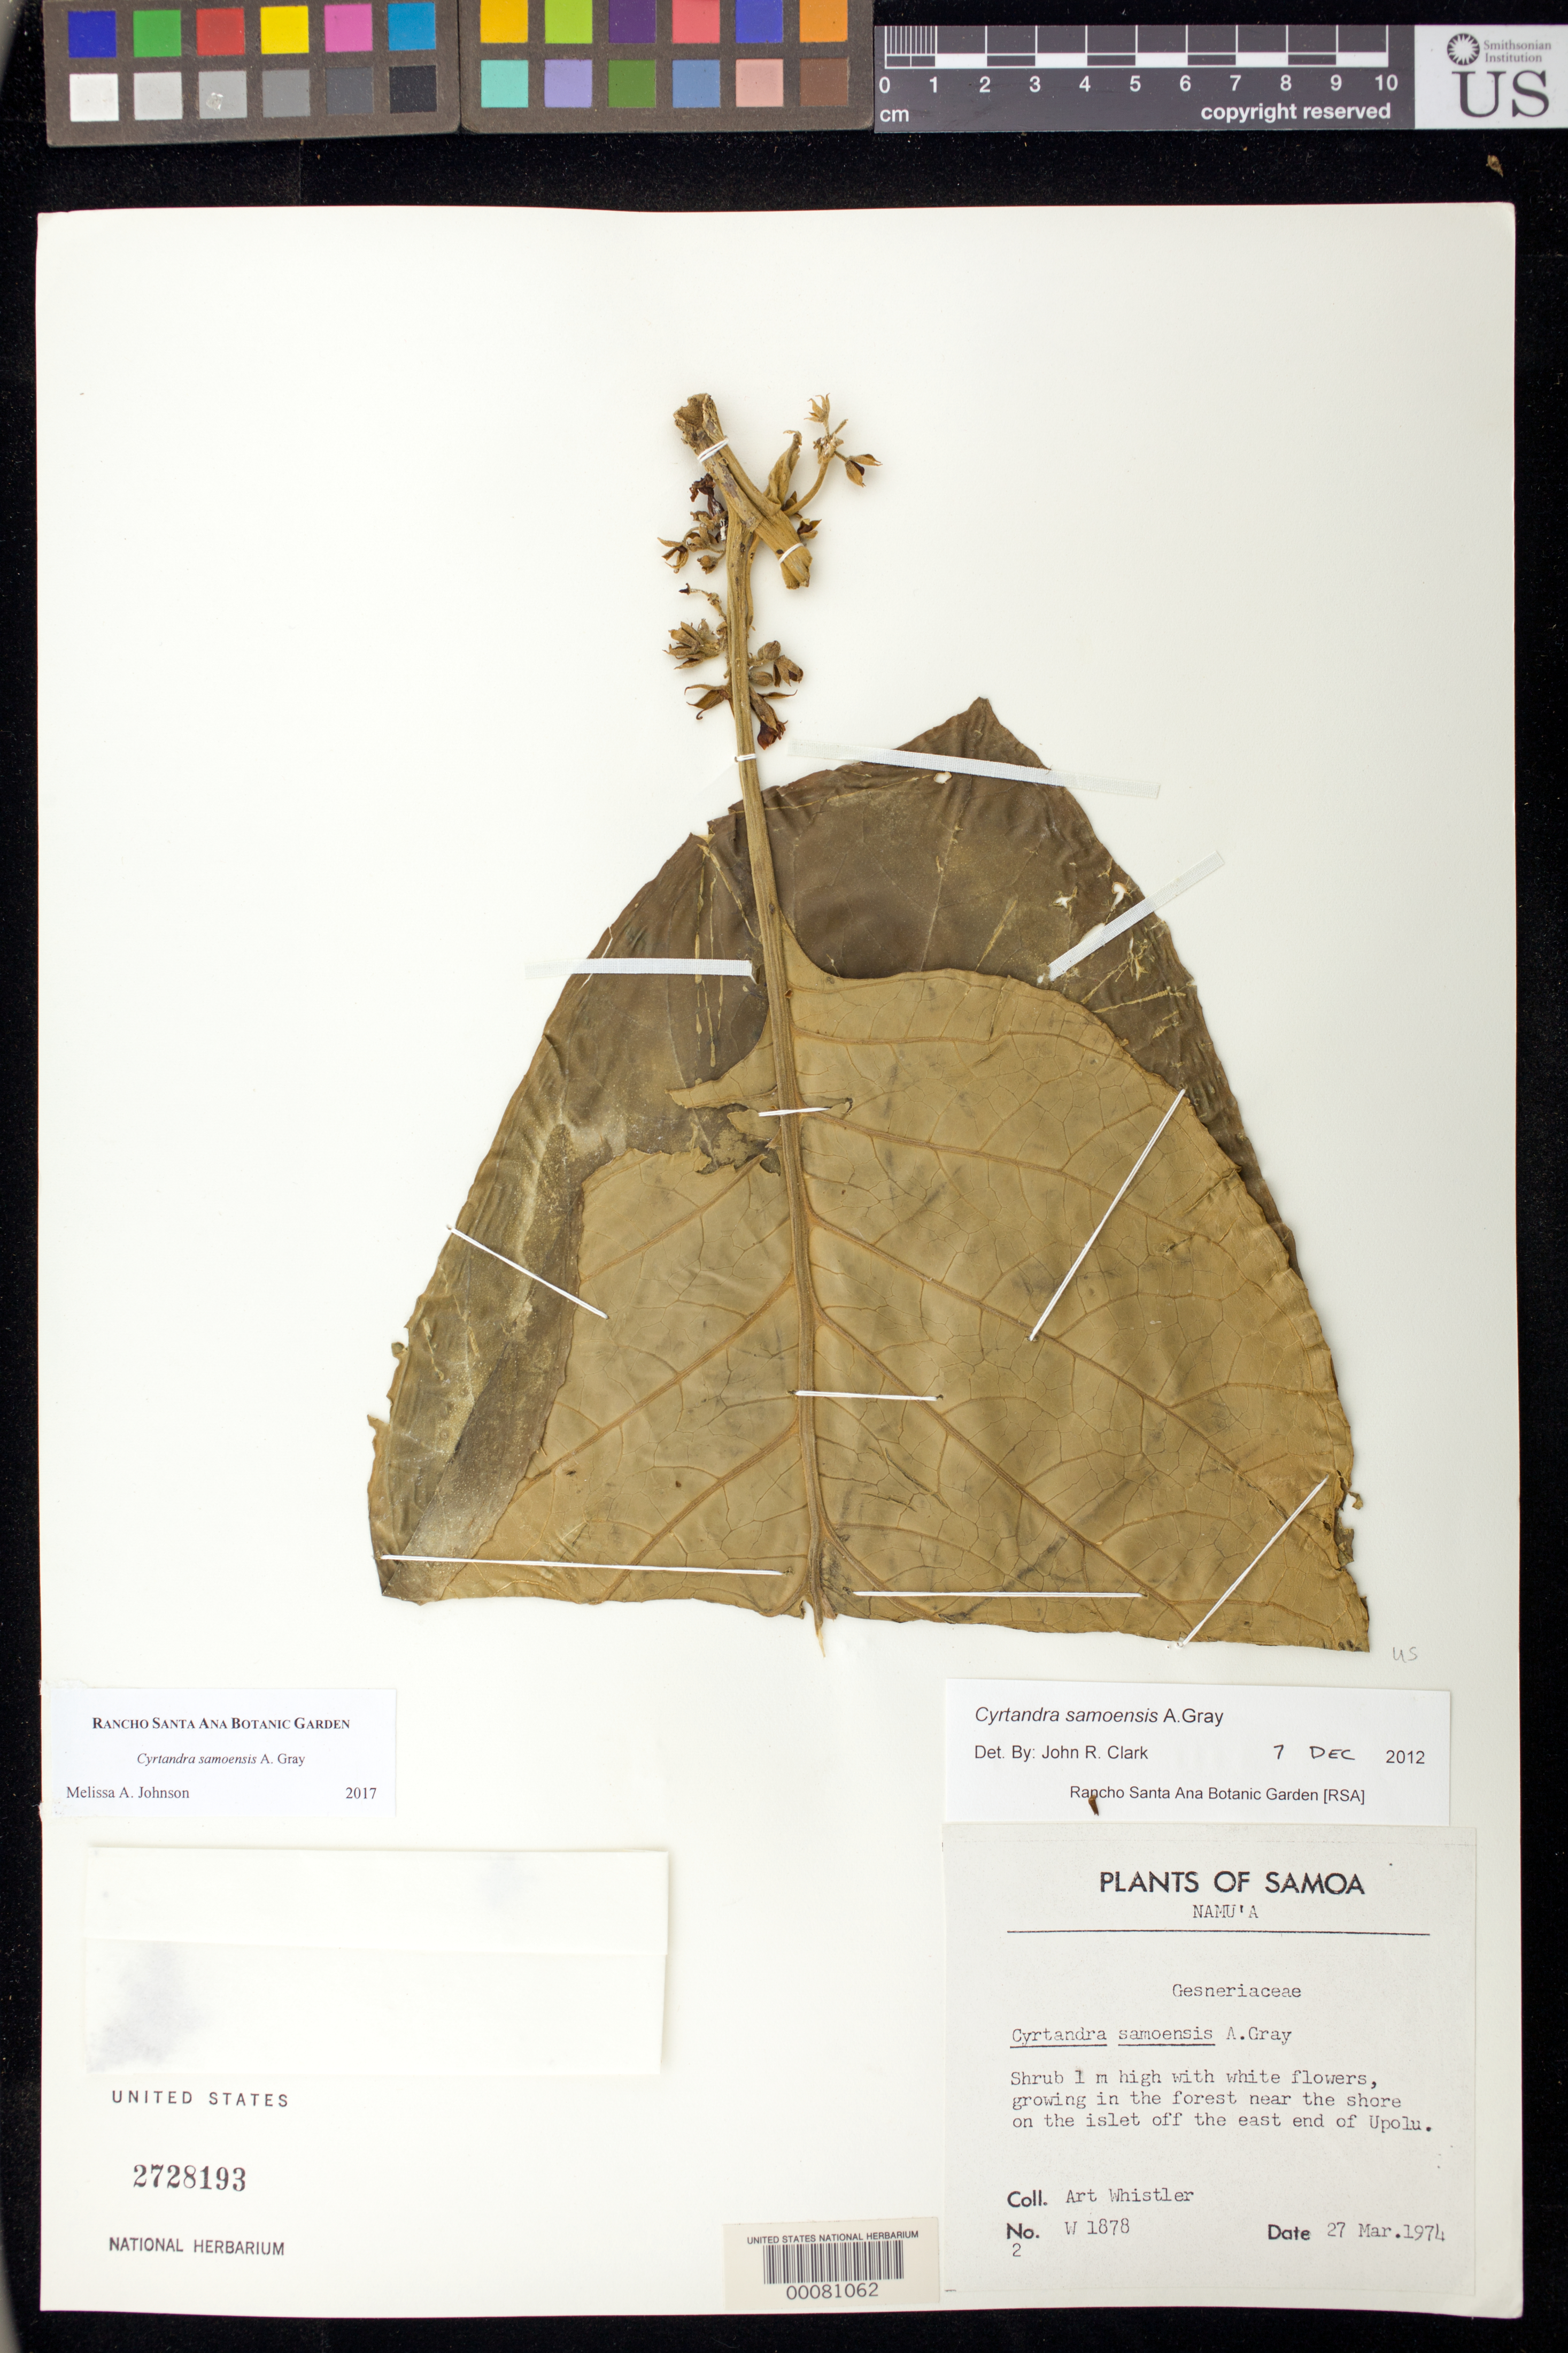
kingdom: Plantae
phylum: Tracheophyta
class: Magnoliopsida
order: Lamiales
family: Gesneriaceae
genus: Cyrtandra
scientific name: Cyrtandra samoensis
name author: A. Gray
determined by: Johnson, Melissa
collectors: A. Whistler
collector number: W 1878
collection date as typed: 27 Mar 1974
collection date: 1974-03-27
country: Samoa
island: Upolu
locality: Namu'a, on the islet off the east end of upolu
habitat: Growing in the forest near the shore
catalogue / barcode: US 2728193